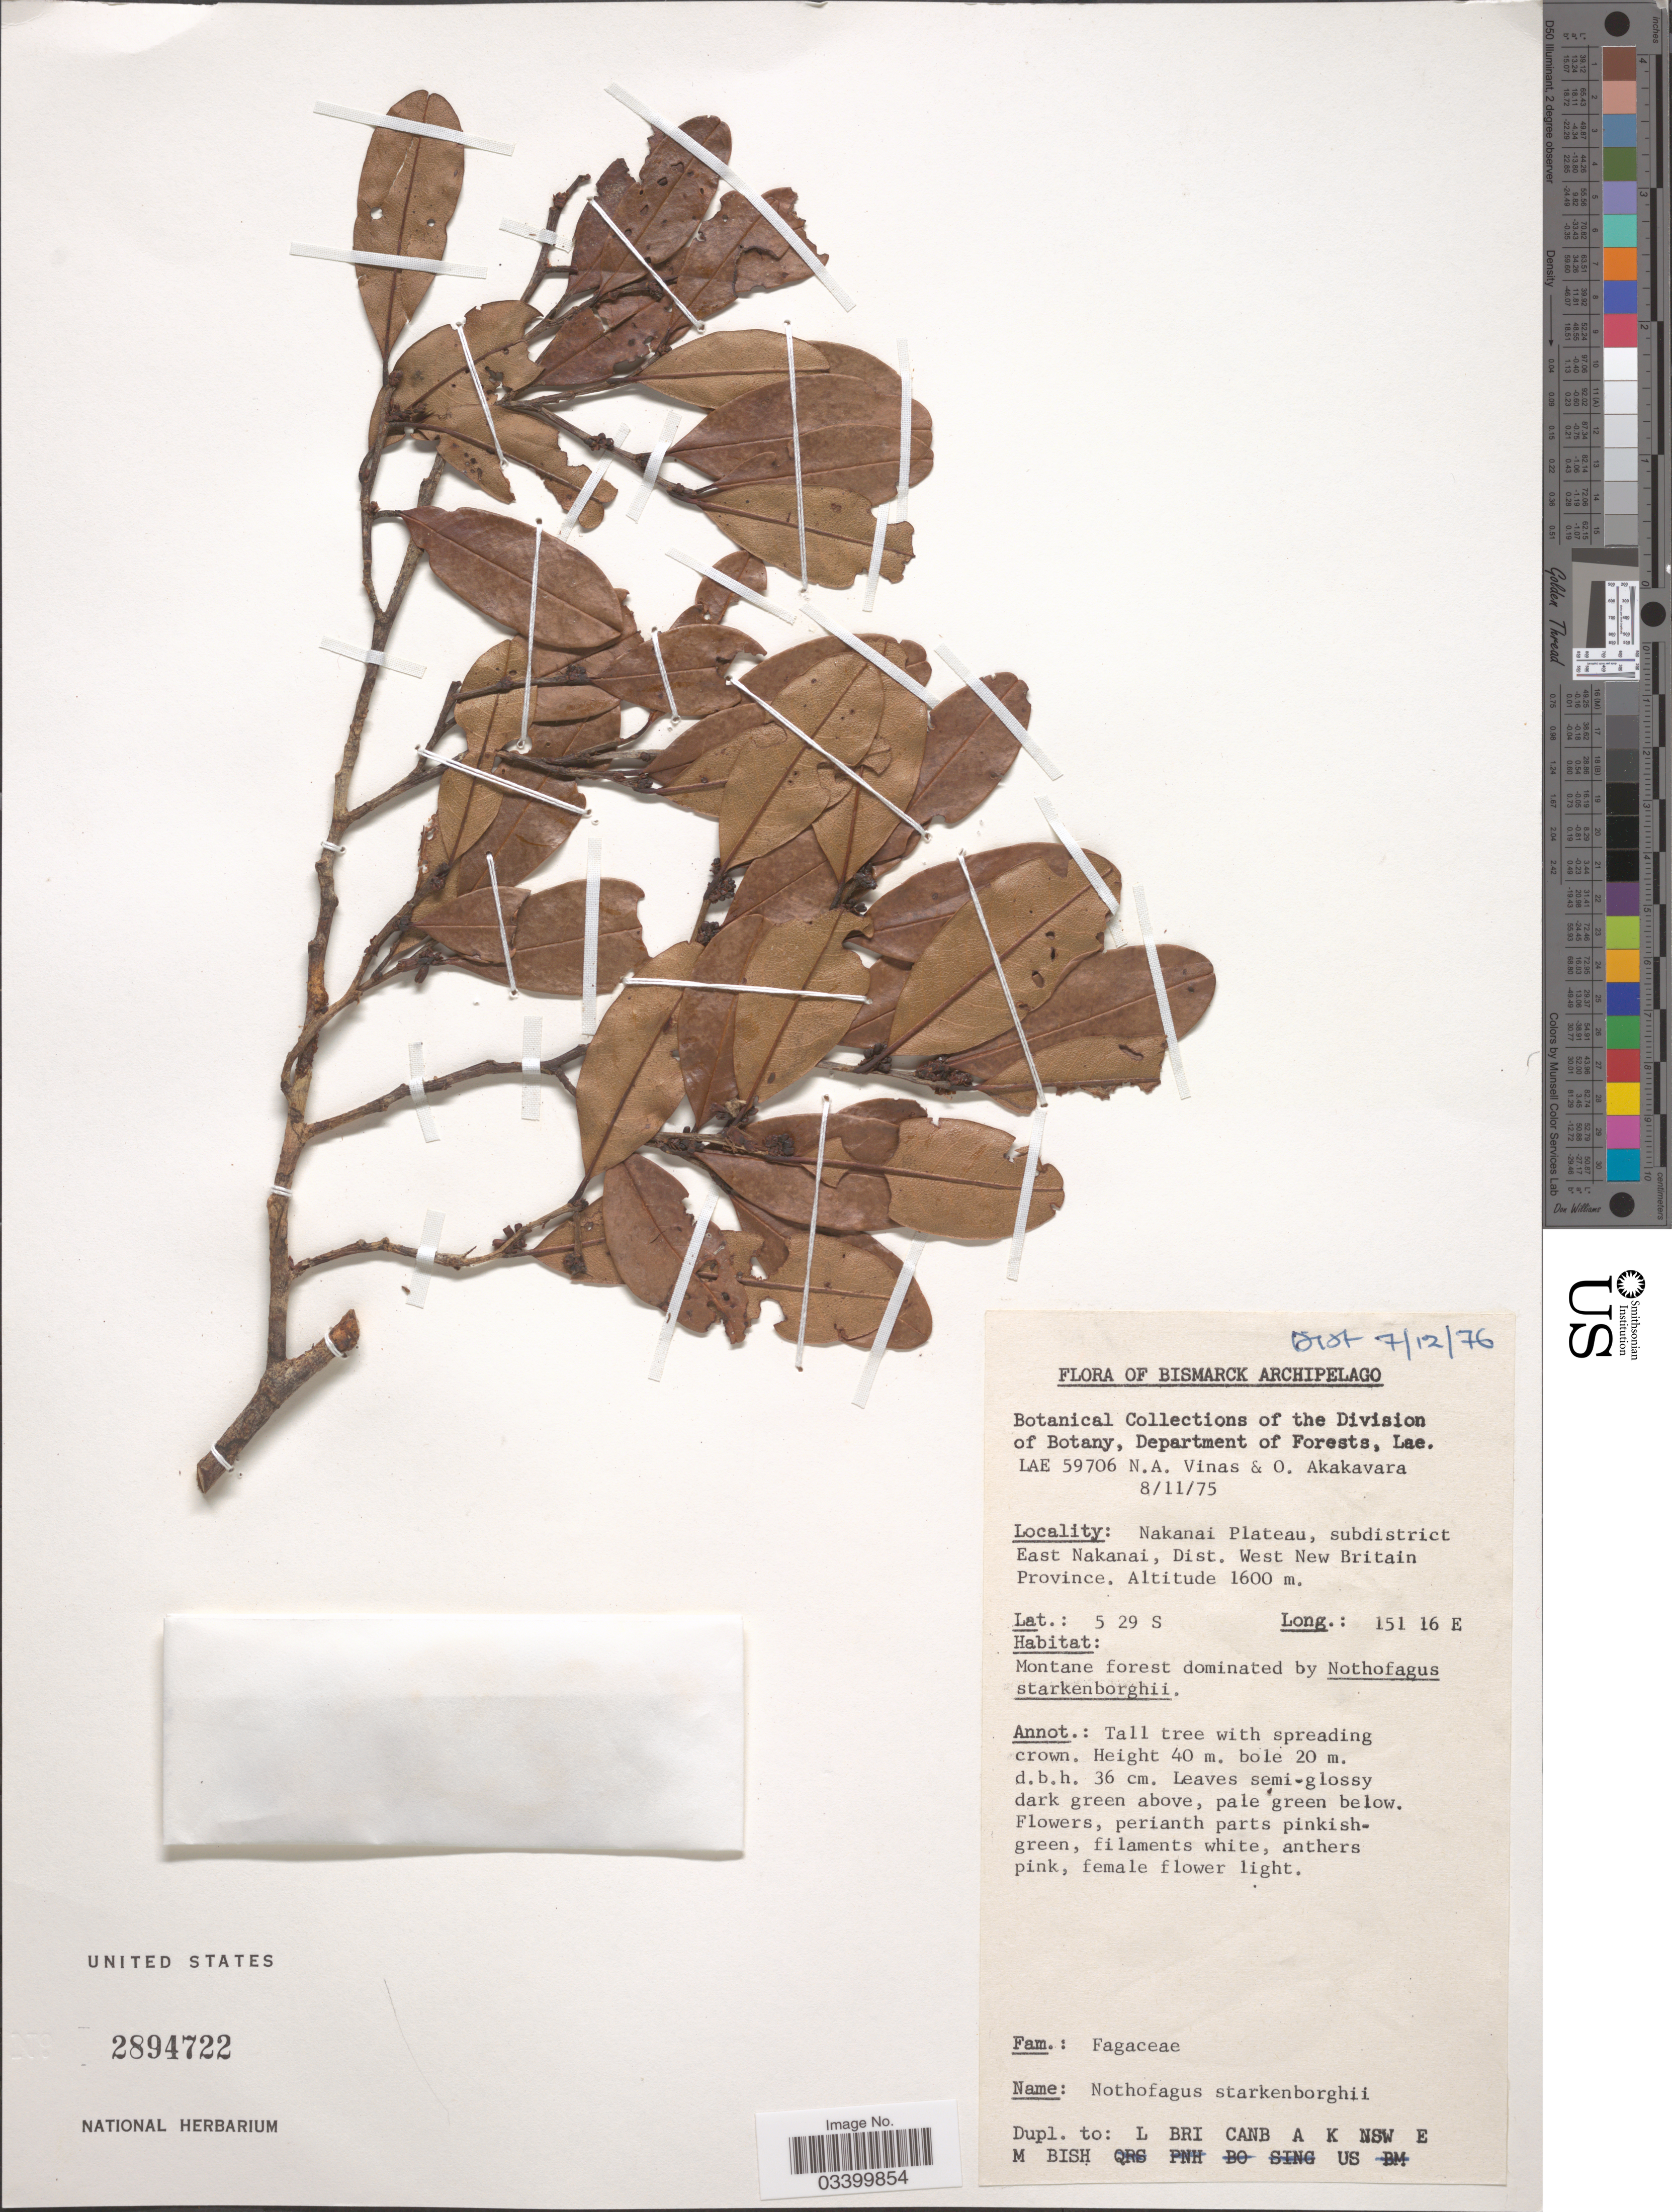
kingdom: Plantae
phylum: Tracheophyta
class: Magnoliopsida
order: Fagales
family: Nothofagaceae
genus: Nothofagus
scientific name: Nothofagus starkenborghiorum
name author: Steenis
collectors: N. Vinas & O. Akakavara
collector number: LAE59706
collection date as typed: Transcribed d/m/y: 8/11/75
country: Papua New Guinea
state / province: West New Britain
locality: Bismarck Archipelago. Nakanai Plateau, subdistrict East Nakanai, Dist. West New Britain Province.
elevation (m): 1600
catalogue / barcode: US 2894722